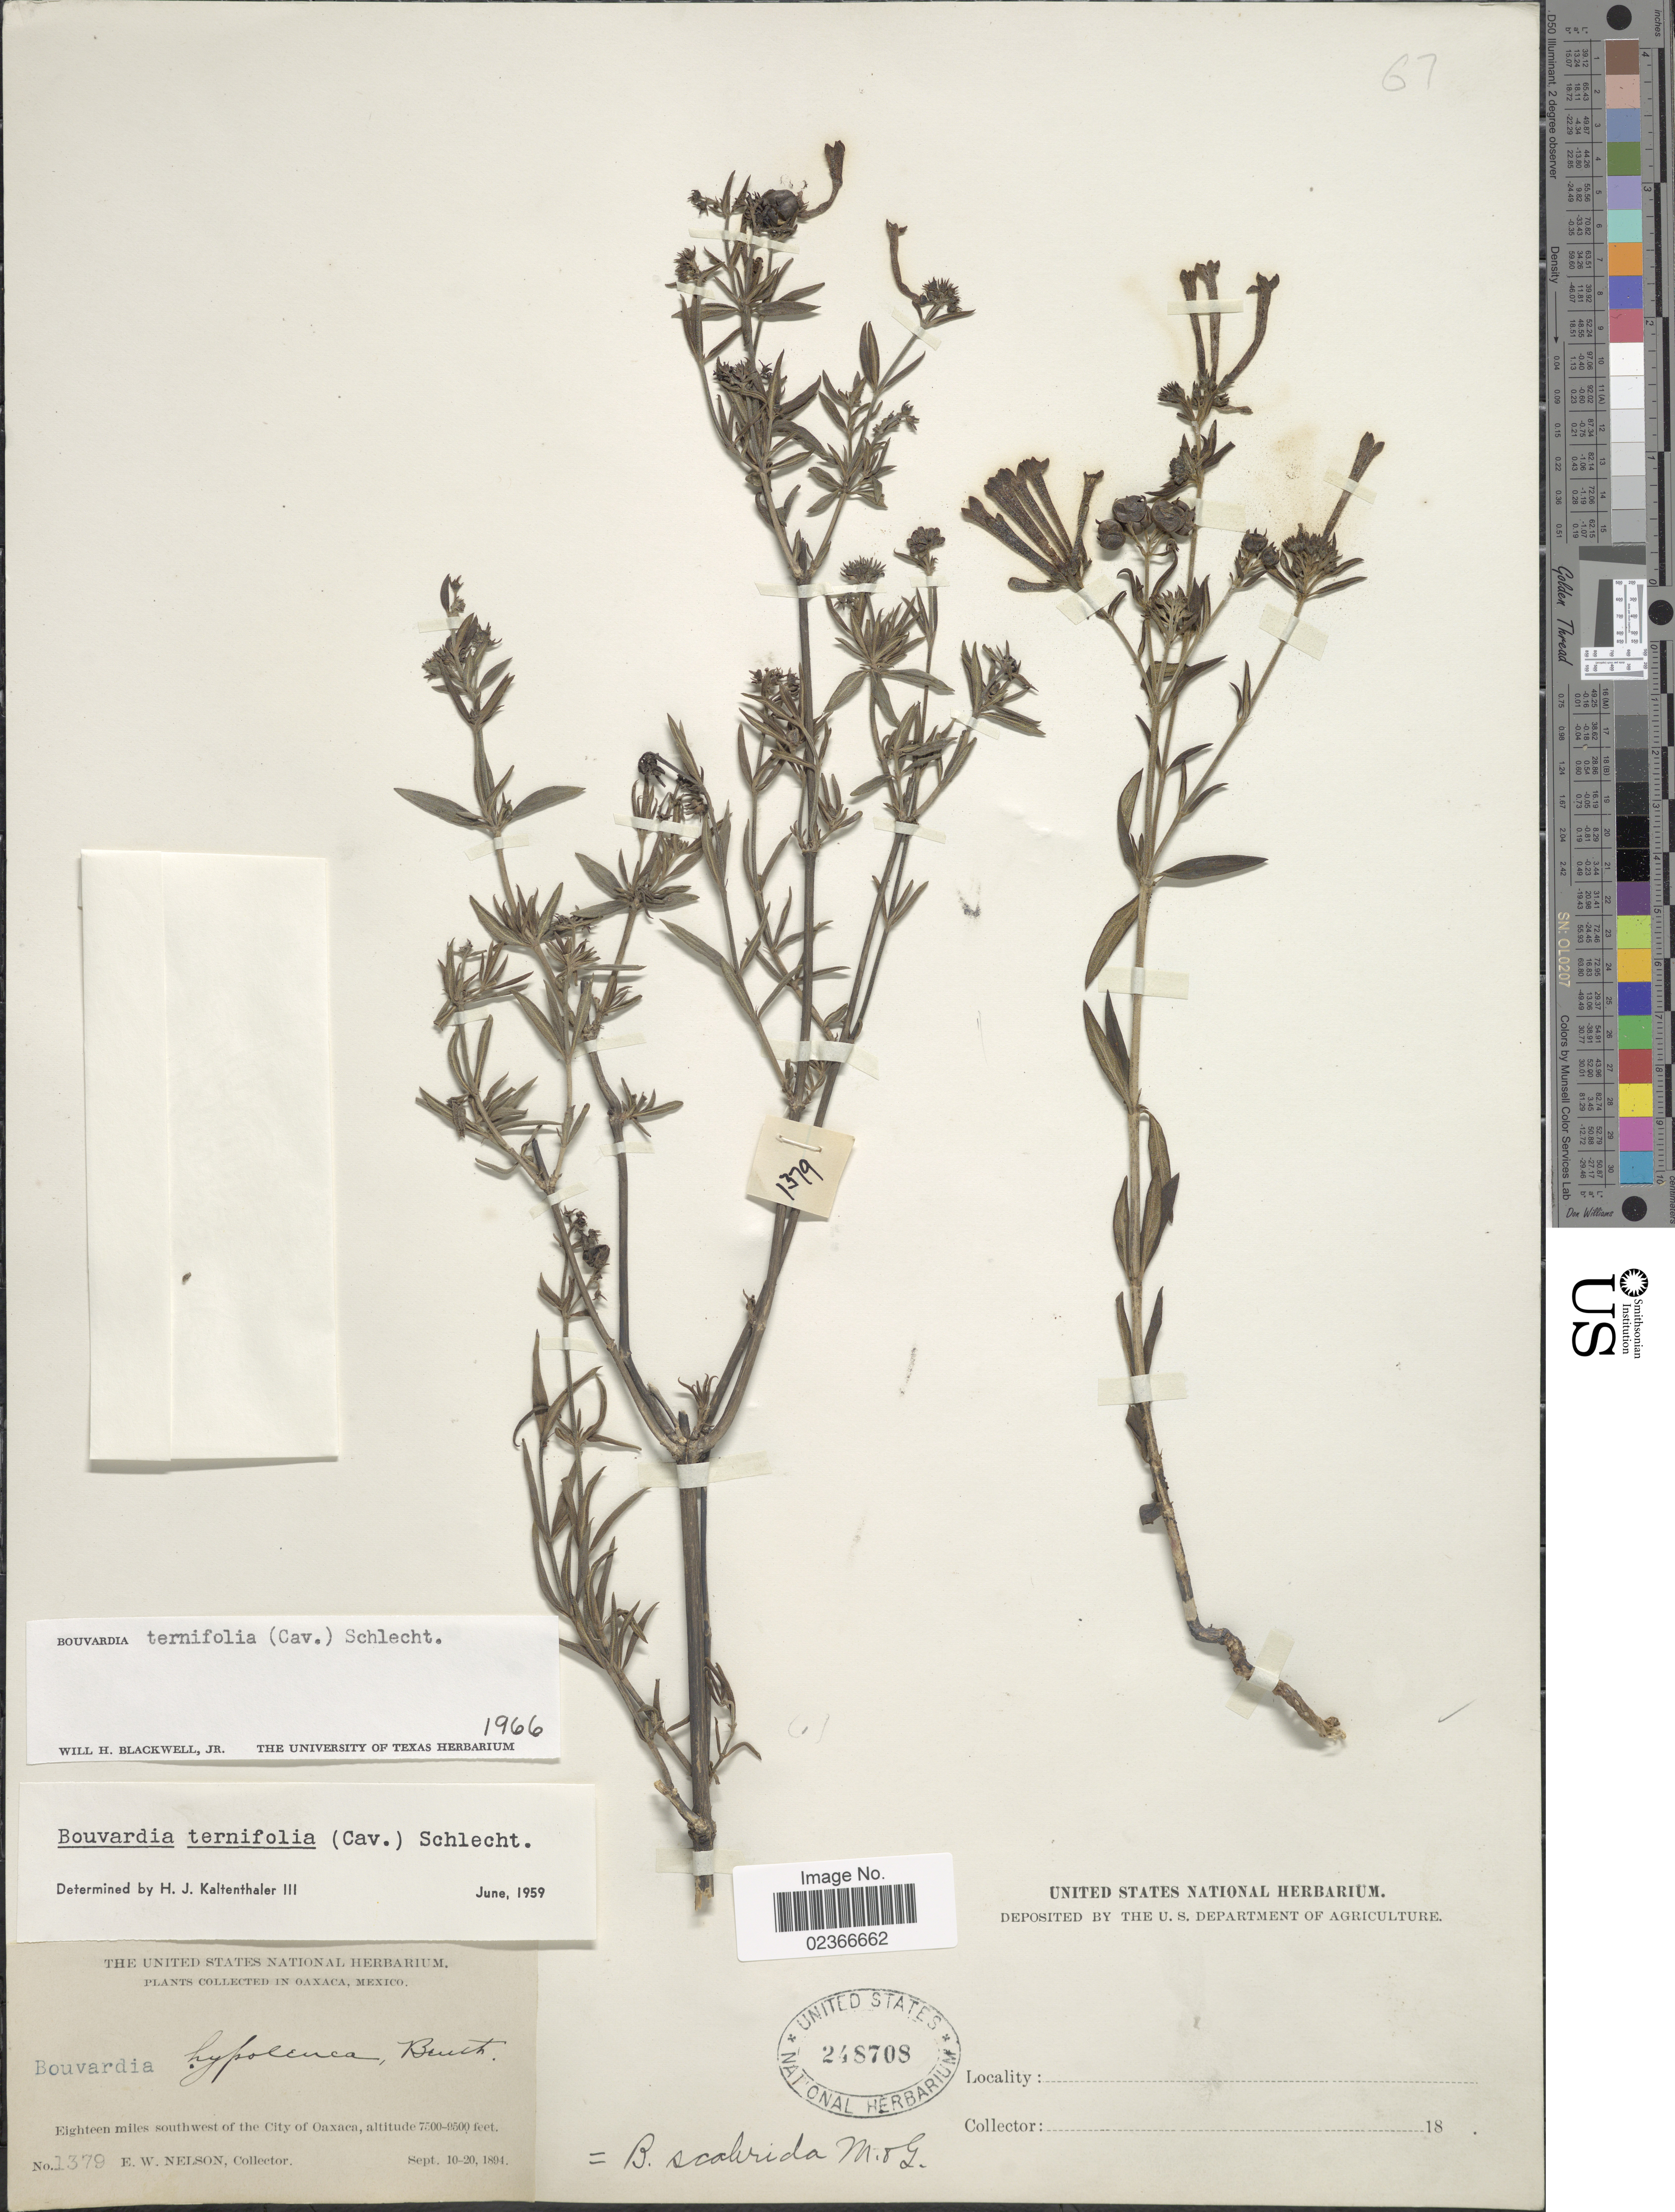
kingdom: Plantae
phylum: Tracheophyta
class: Magnoliopsida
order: Gentianales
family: Rubiaceae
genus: Bouvardia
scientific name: Bouvardia ternifolia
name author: (Cav.) Schltdl.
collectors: E. W. Nelson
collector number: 1379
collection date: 1894-09-10/1894-09-20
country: Mexico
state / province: Oaxaca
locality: Eighteen miles southwest of the City of Oaxaca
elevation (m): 2286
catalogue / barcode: US 248708